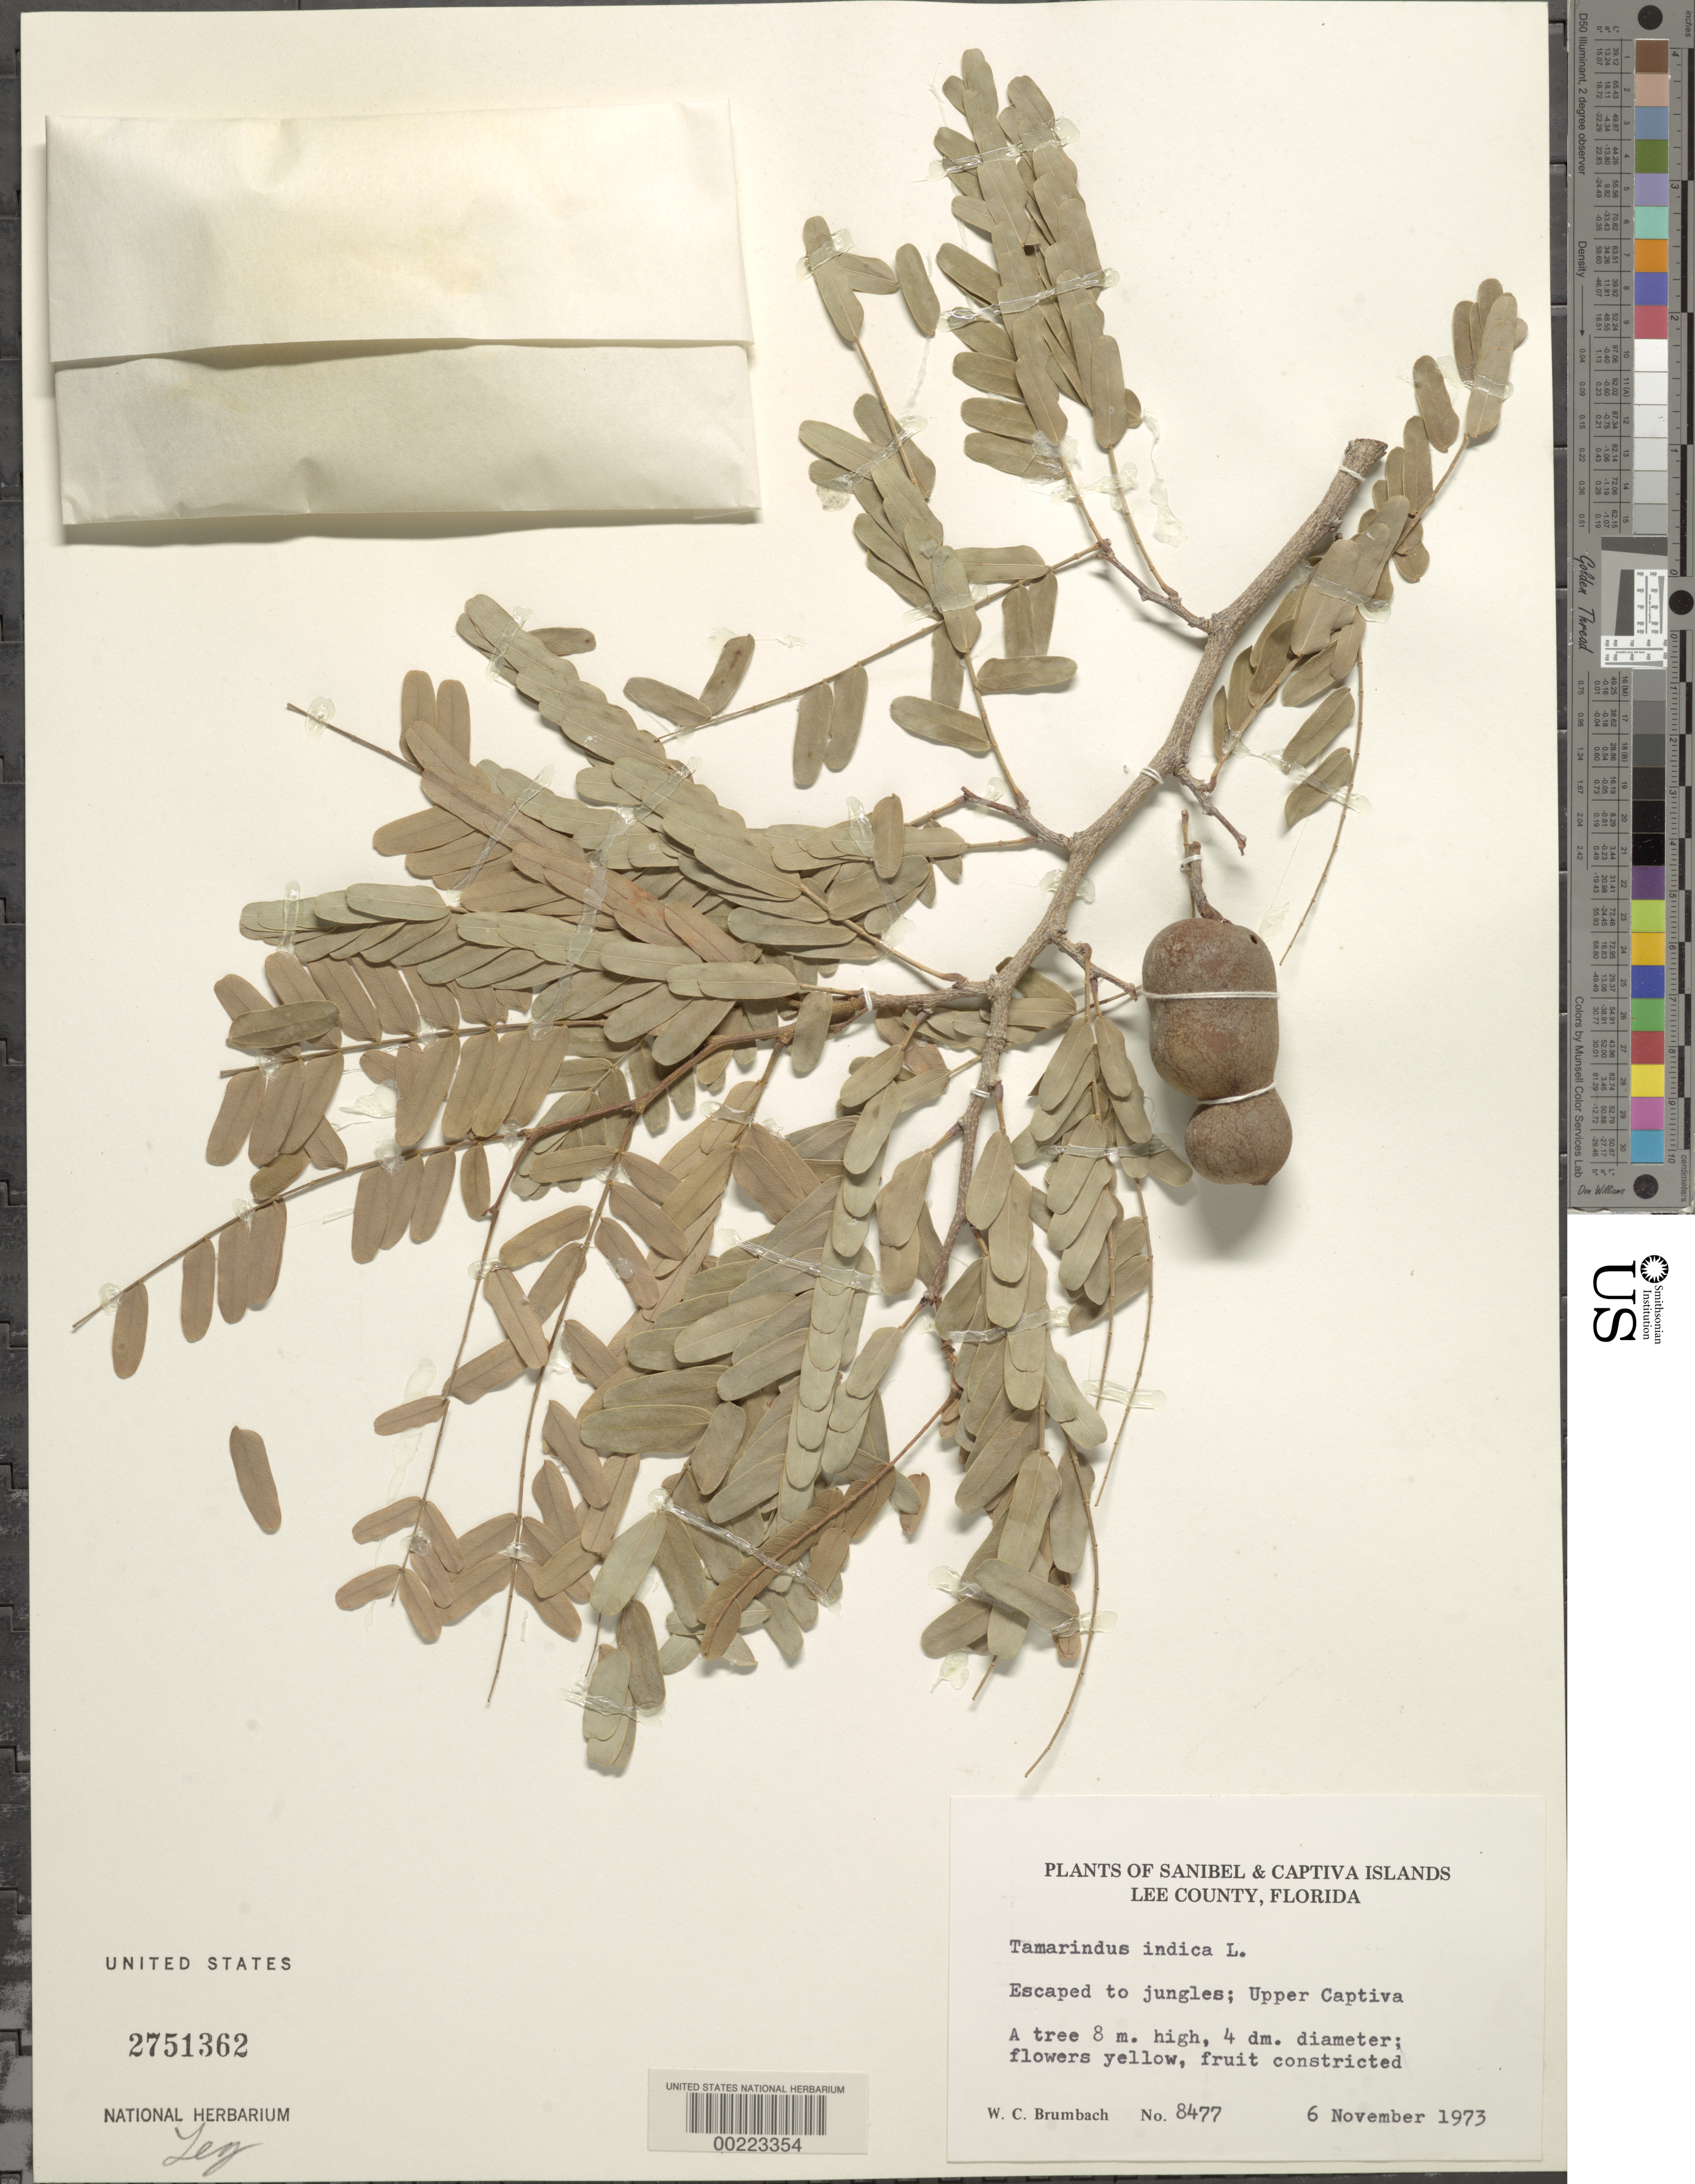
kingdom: Plantae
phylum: Tracheophyta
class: Magnoliopsida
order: Fabales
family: Fabaceae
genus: Tamarindus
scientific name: Tamarindus indica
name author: L.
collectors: W. C. Brumbach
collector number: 8477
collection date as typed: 06 Nov 1973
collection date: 1973-11-06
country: United States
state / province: Florida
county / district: Lee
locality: Upper captiva i.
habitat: Jungle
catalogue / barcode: US 2751362